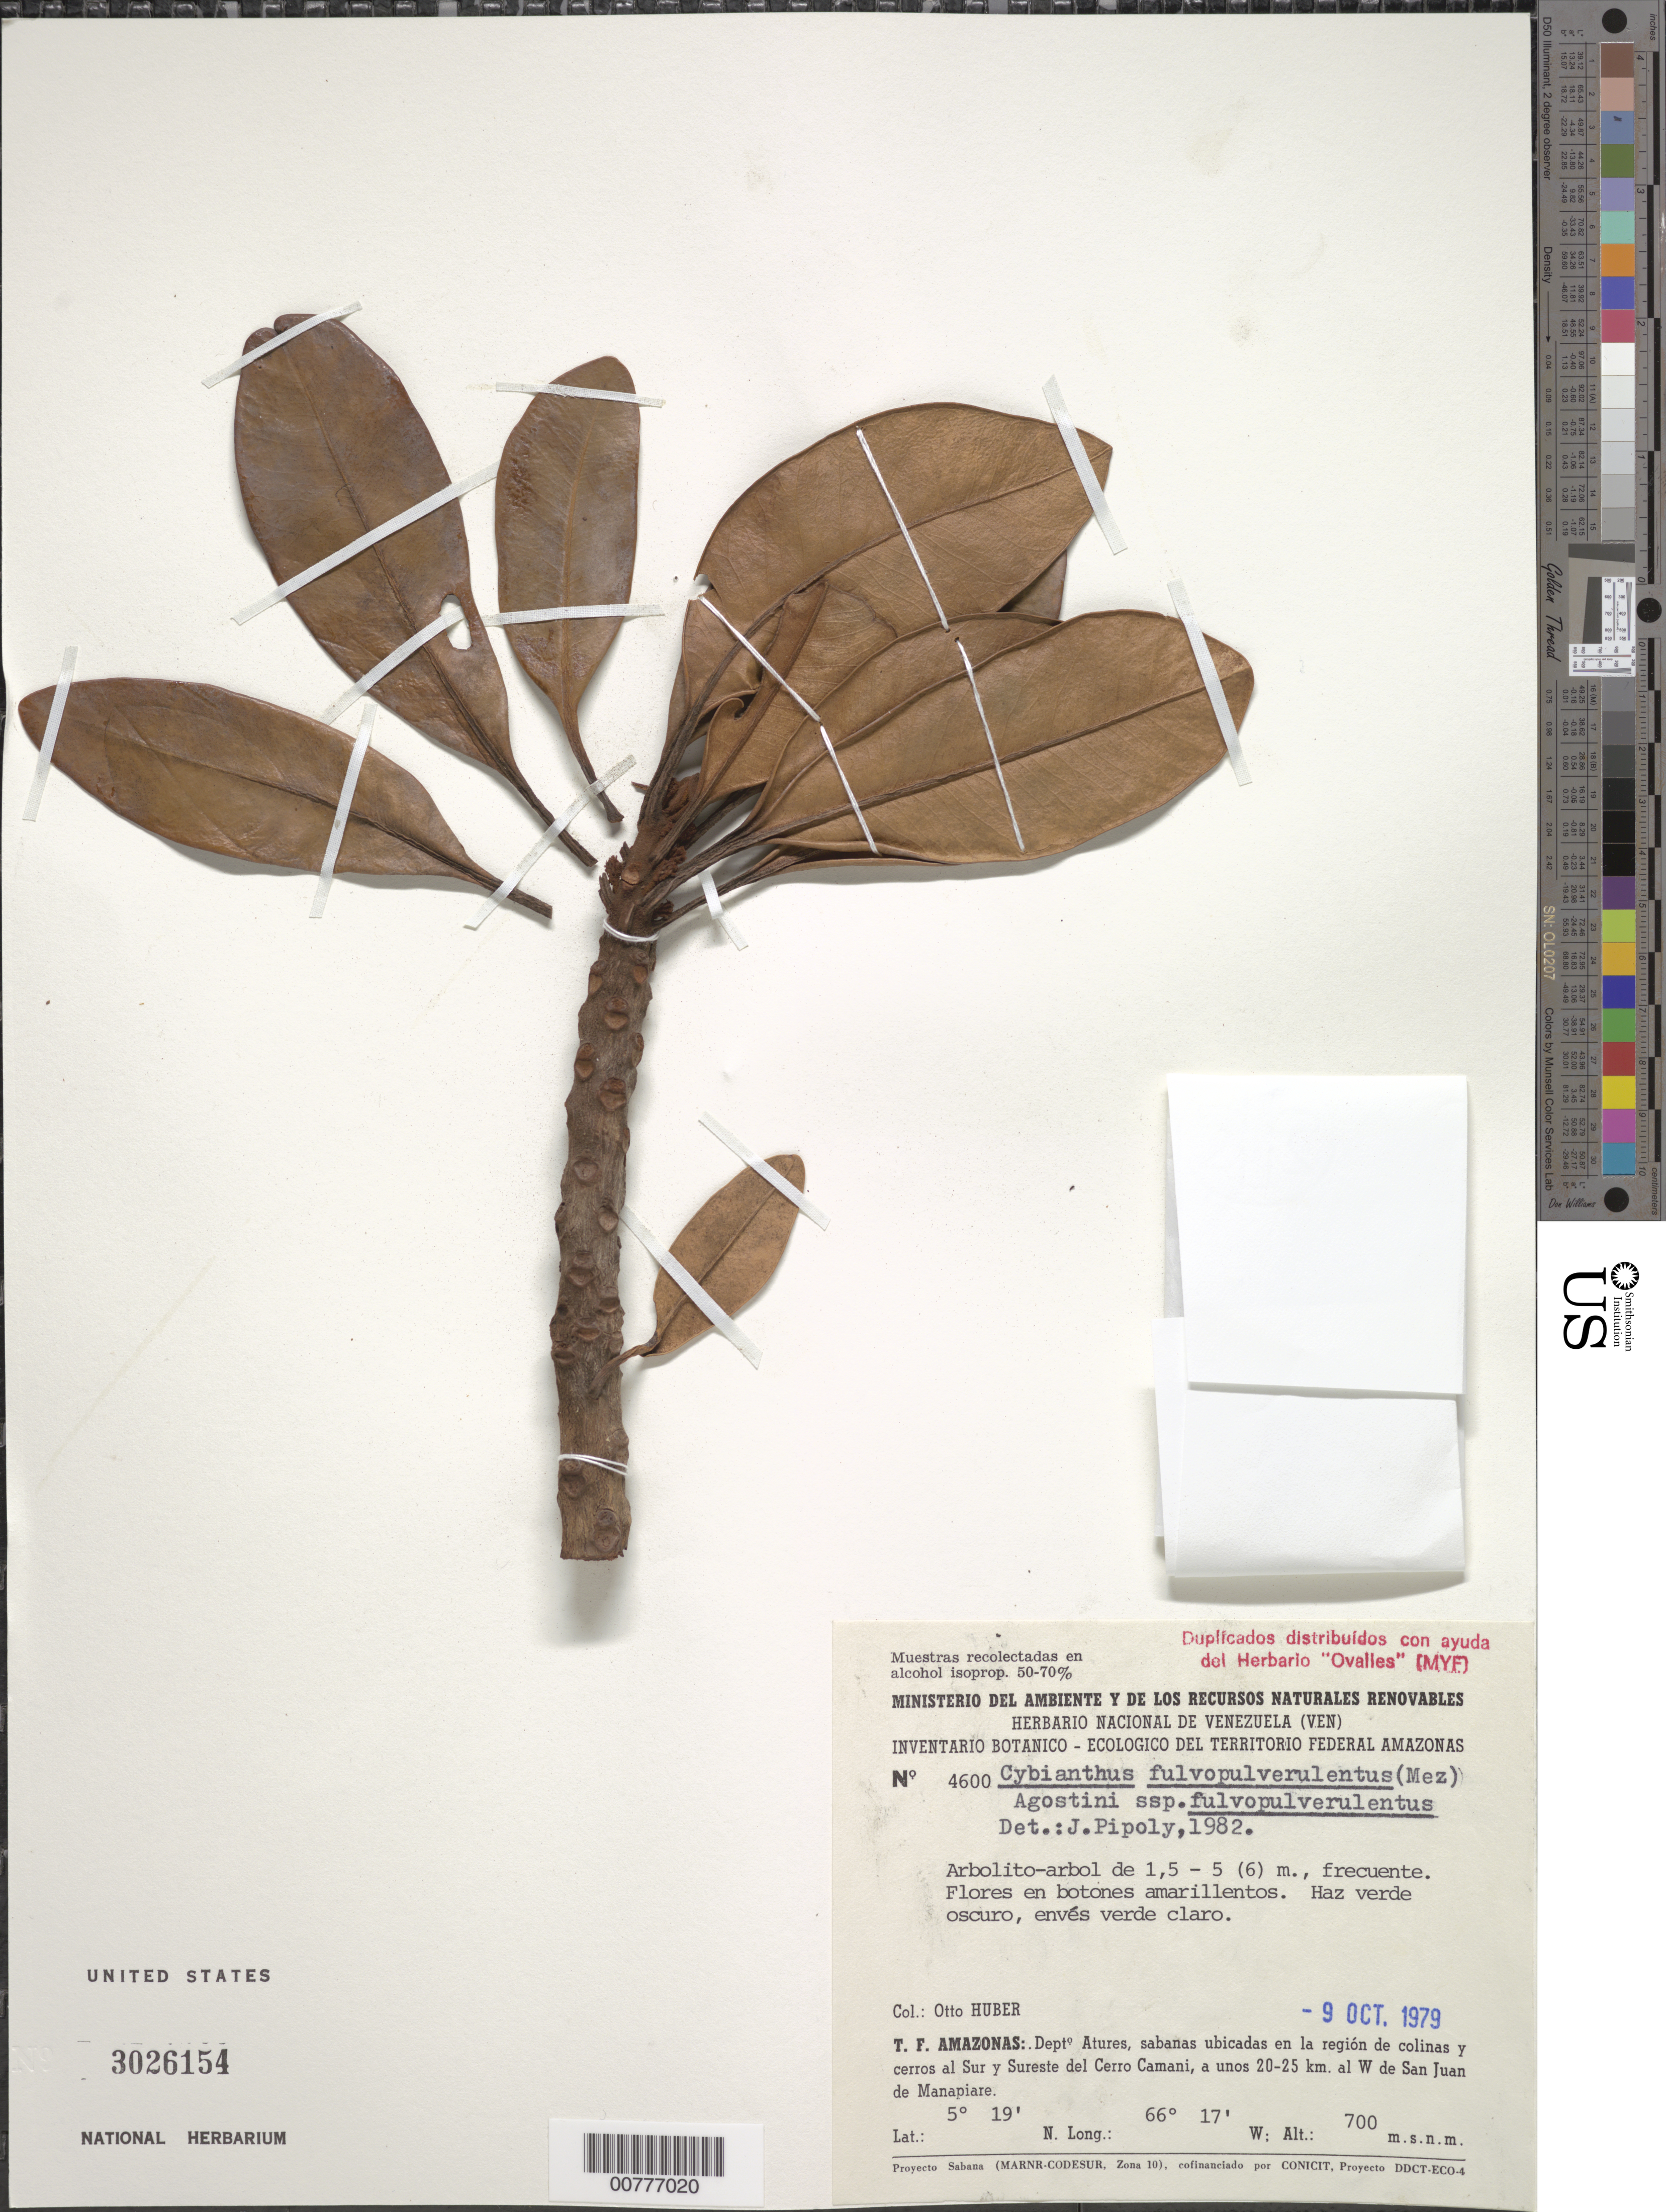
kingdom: Plantae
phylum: Tracheophyta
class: Magnoliopsida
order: Ericales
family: Primulaceae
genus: Cybianthus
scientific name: Cybianthus fulvopulverulentus subsp. fulvopulverulentus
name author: (Mez) G. Agostini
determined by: Pipoly, J. J., III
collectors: O. Huber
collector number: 4600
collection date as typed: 9-Oct-79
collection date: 1979-10-09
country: Venezuela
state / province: Amazonas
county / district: Atures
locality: Cerro Camani, S & SE del cerro, 20-25 km W de San Juan de Manapiare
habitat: Savanna border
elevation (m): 700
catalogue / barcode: US 3026154